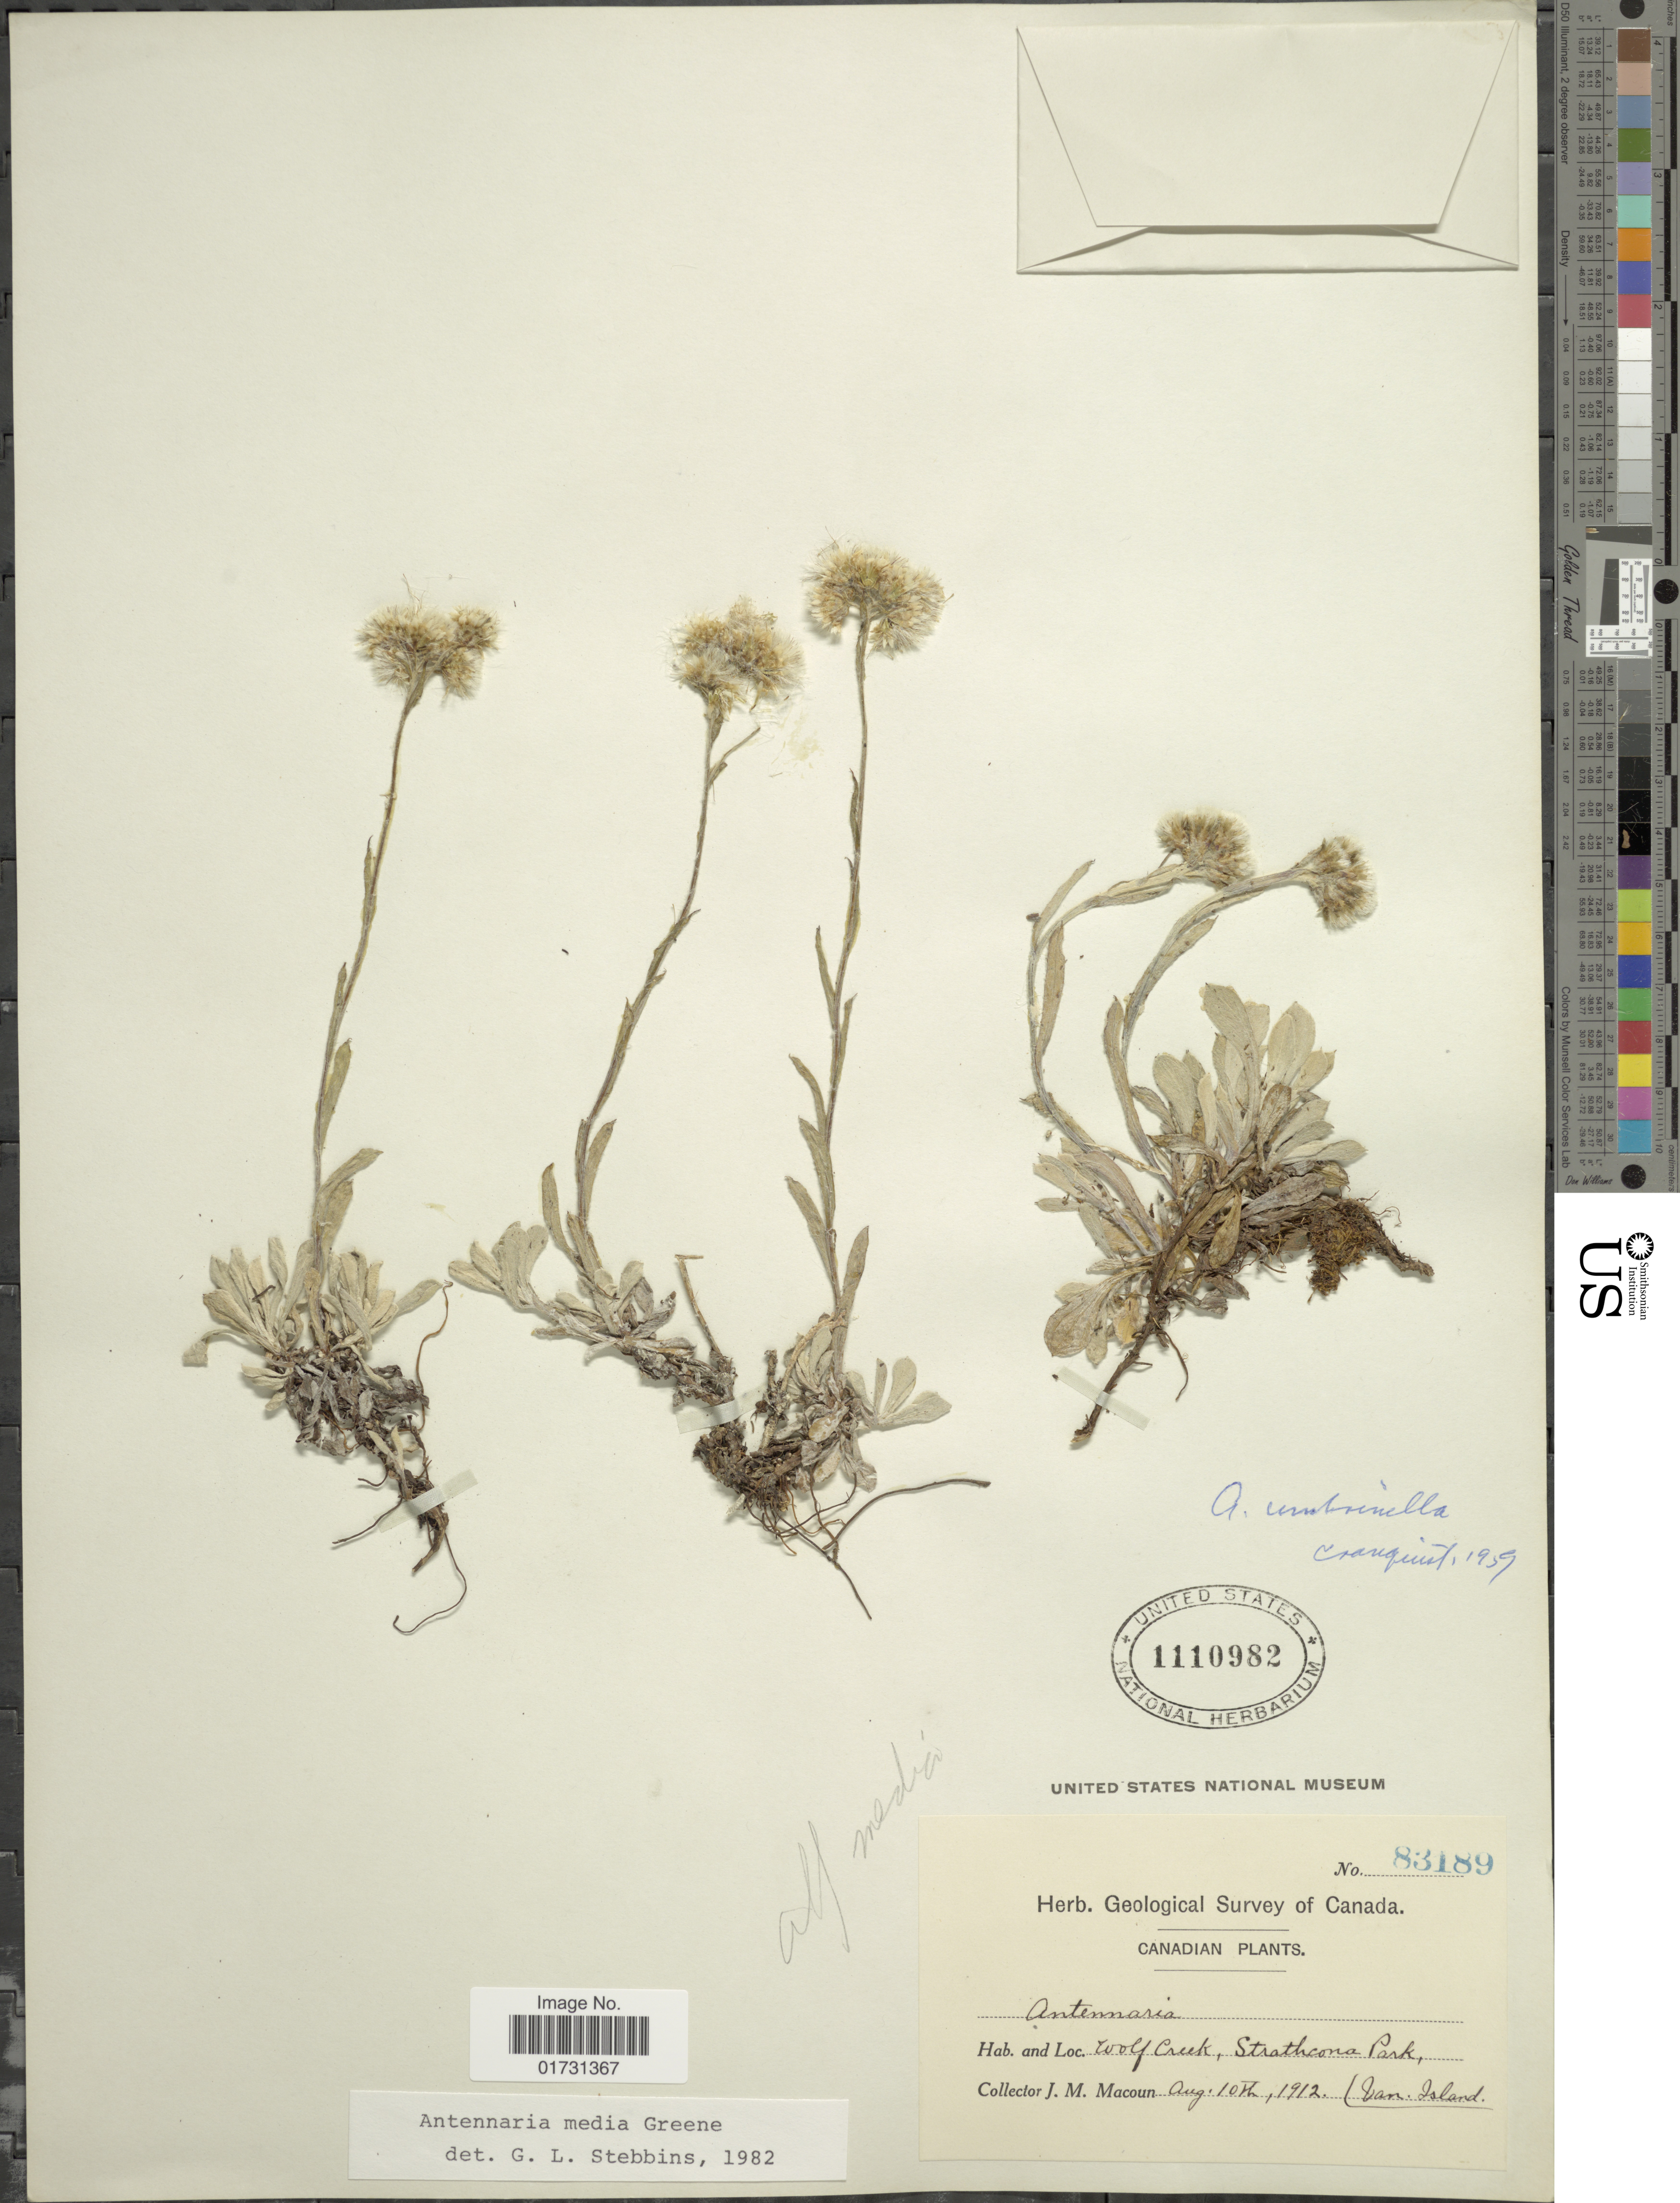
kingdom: Plantae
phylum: Tracheophyta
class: Magnoliopsida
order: Asterales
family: Asteraceae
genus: Antennaria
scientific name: Antennaria media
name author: Greene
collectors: J. M. Macoun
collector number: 83189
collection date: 1912-08-10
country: Canada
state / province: British Columbia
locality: Canadian, Wolf Creek, Strathcona Park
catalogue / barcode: US 1110982